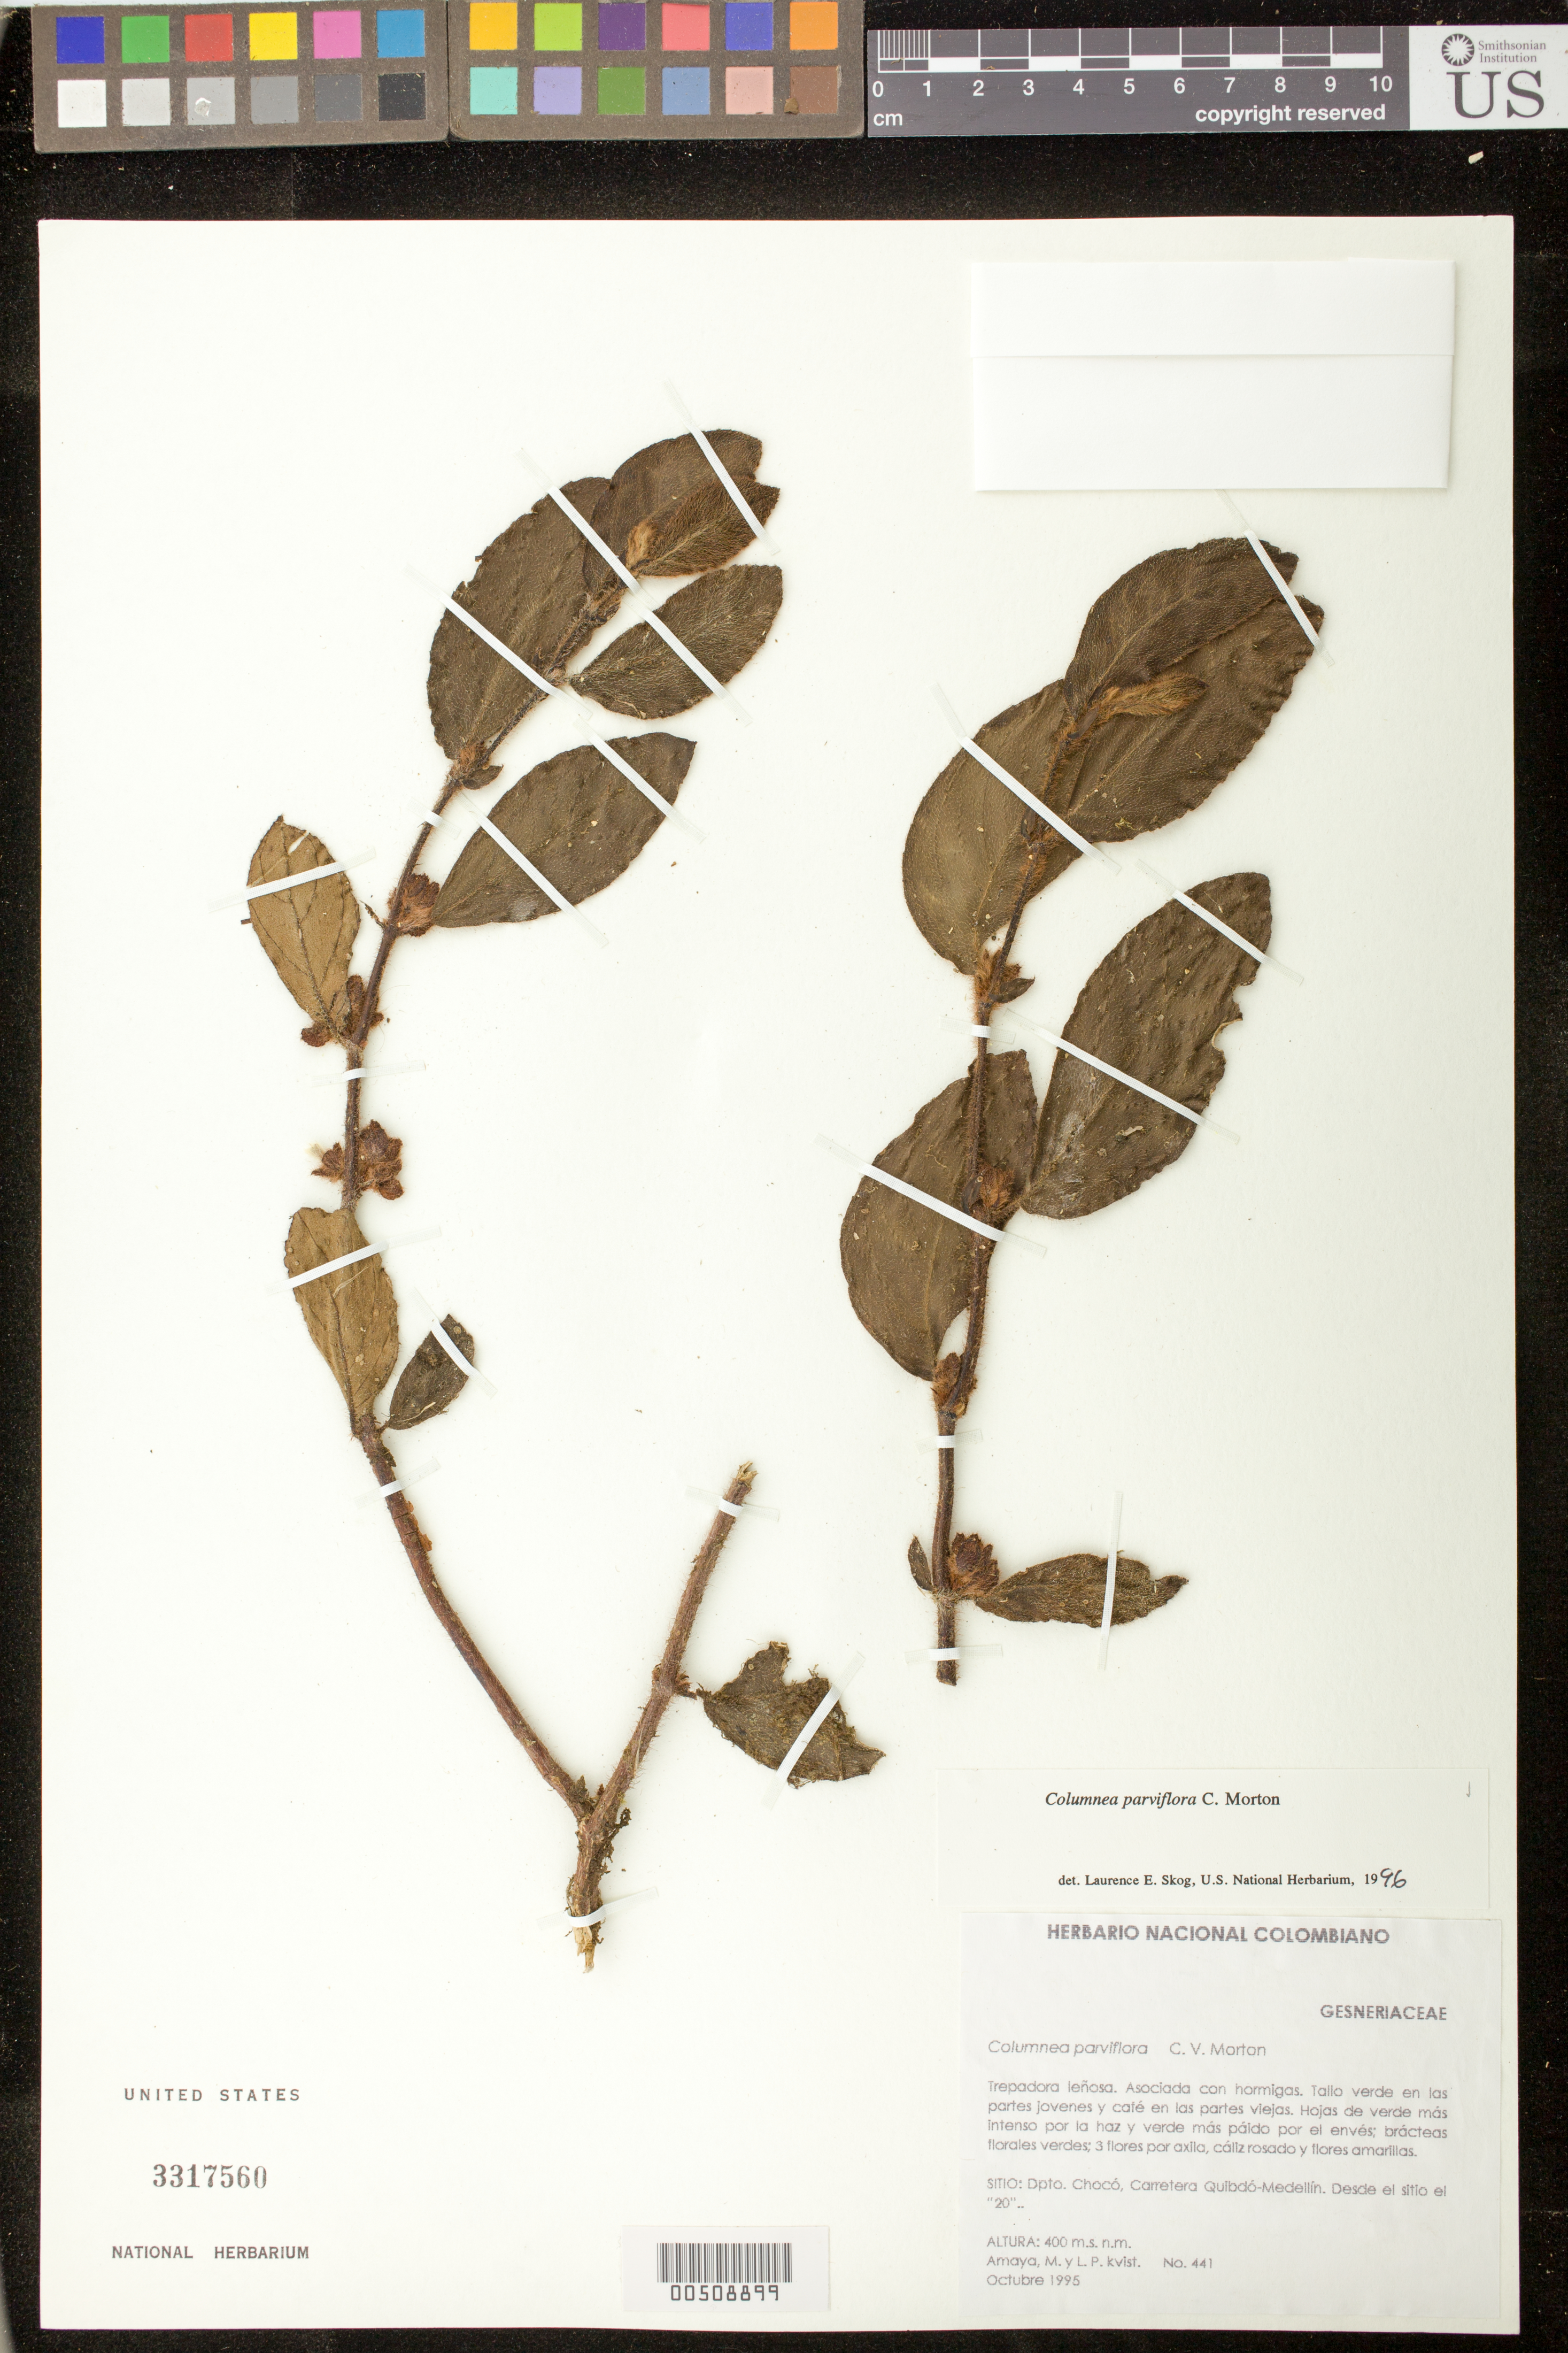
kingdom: Plantae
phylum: Tracheophyta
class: Magnoliopsida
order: Lamiales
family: Gesneriaceae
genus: Columnea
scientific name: Columnea herthae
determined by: Clark, J. L.; Skog, Laurence E.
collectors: M. Amaya & L. P. Kvist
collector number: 441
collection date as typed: Oct 1995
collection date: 1995-10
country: Colombia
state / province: Chocó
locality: Carretera Quibdó-Medellín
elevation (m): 400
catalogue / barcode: US 3317560